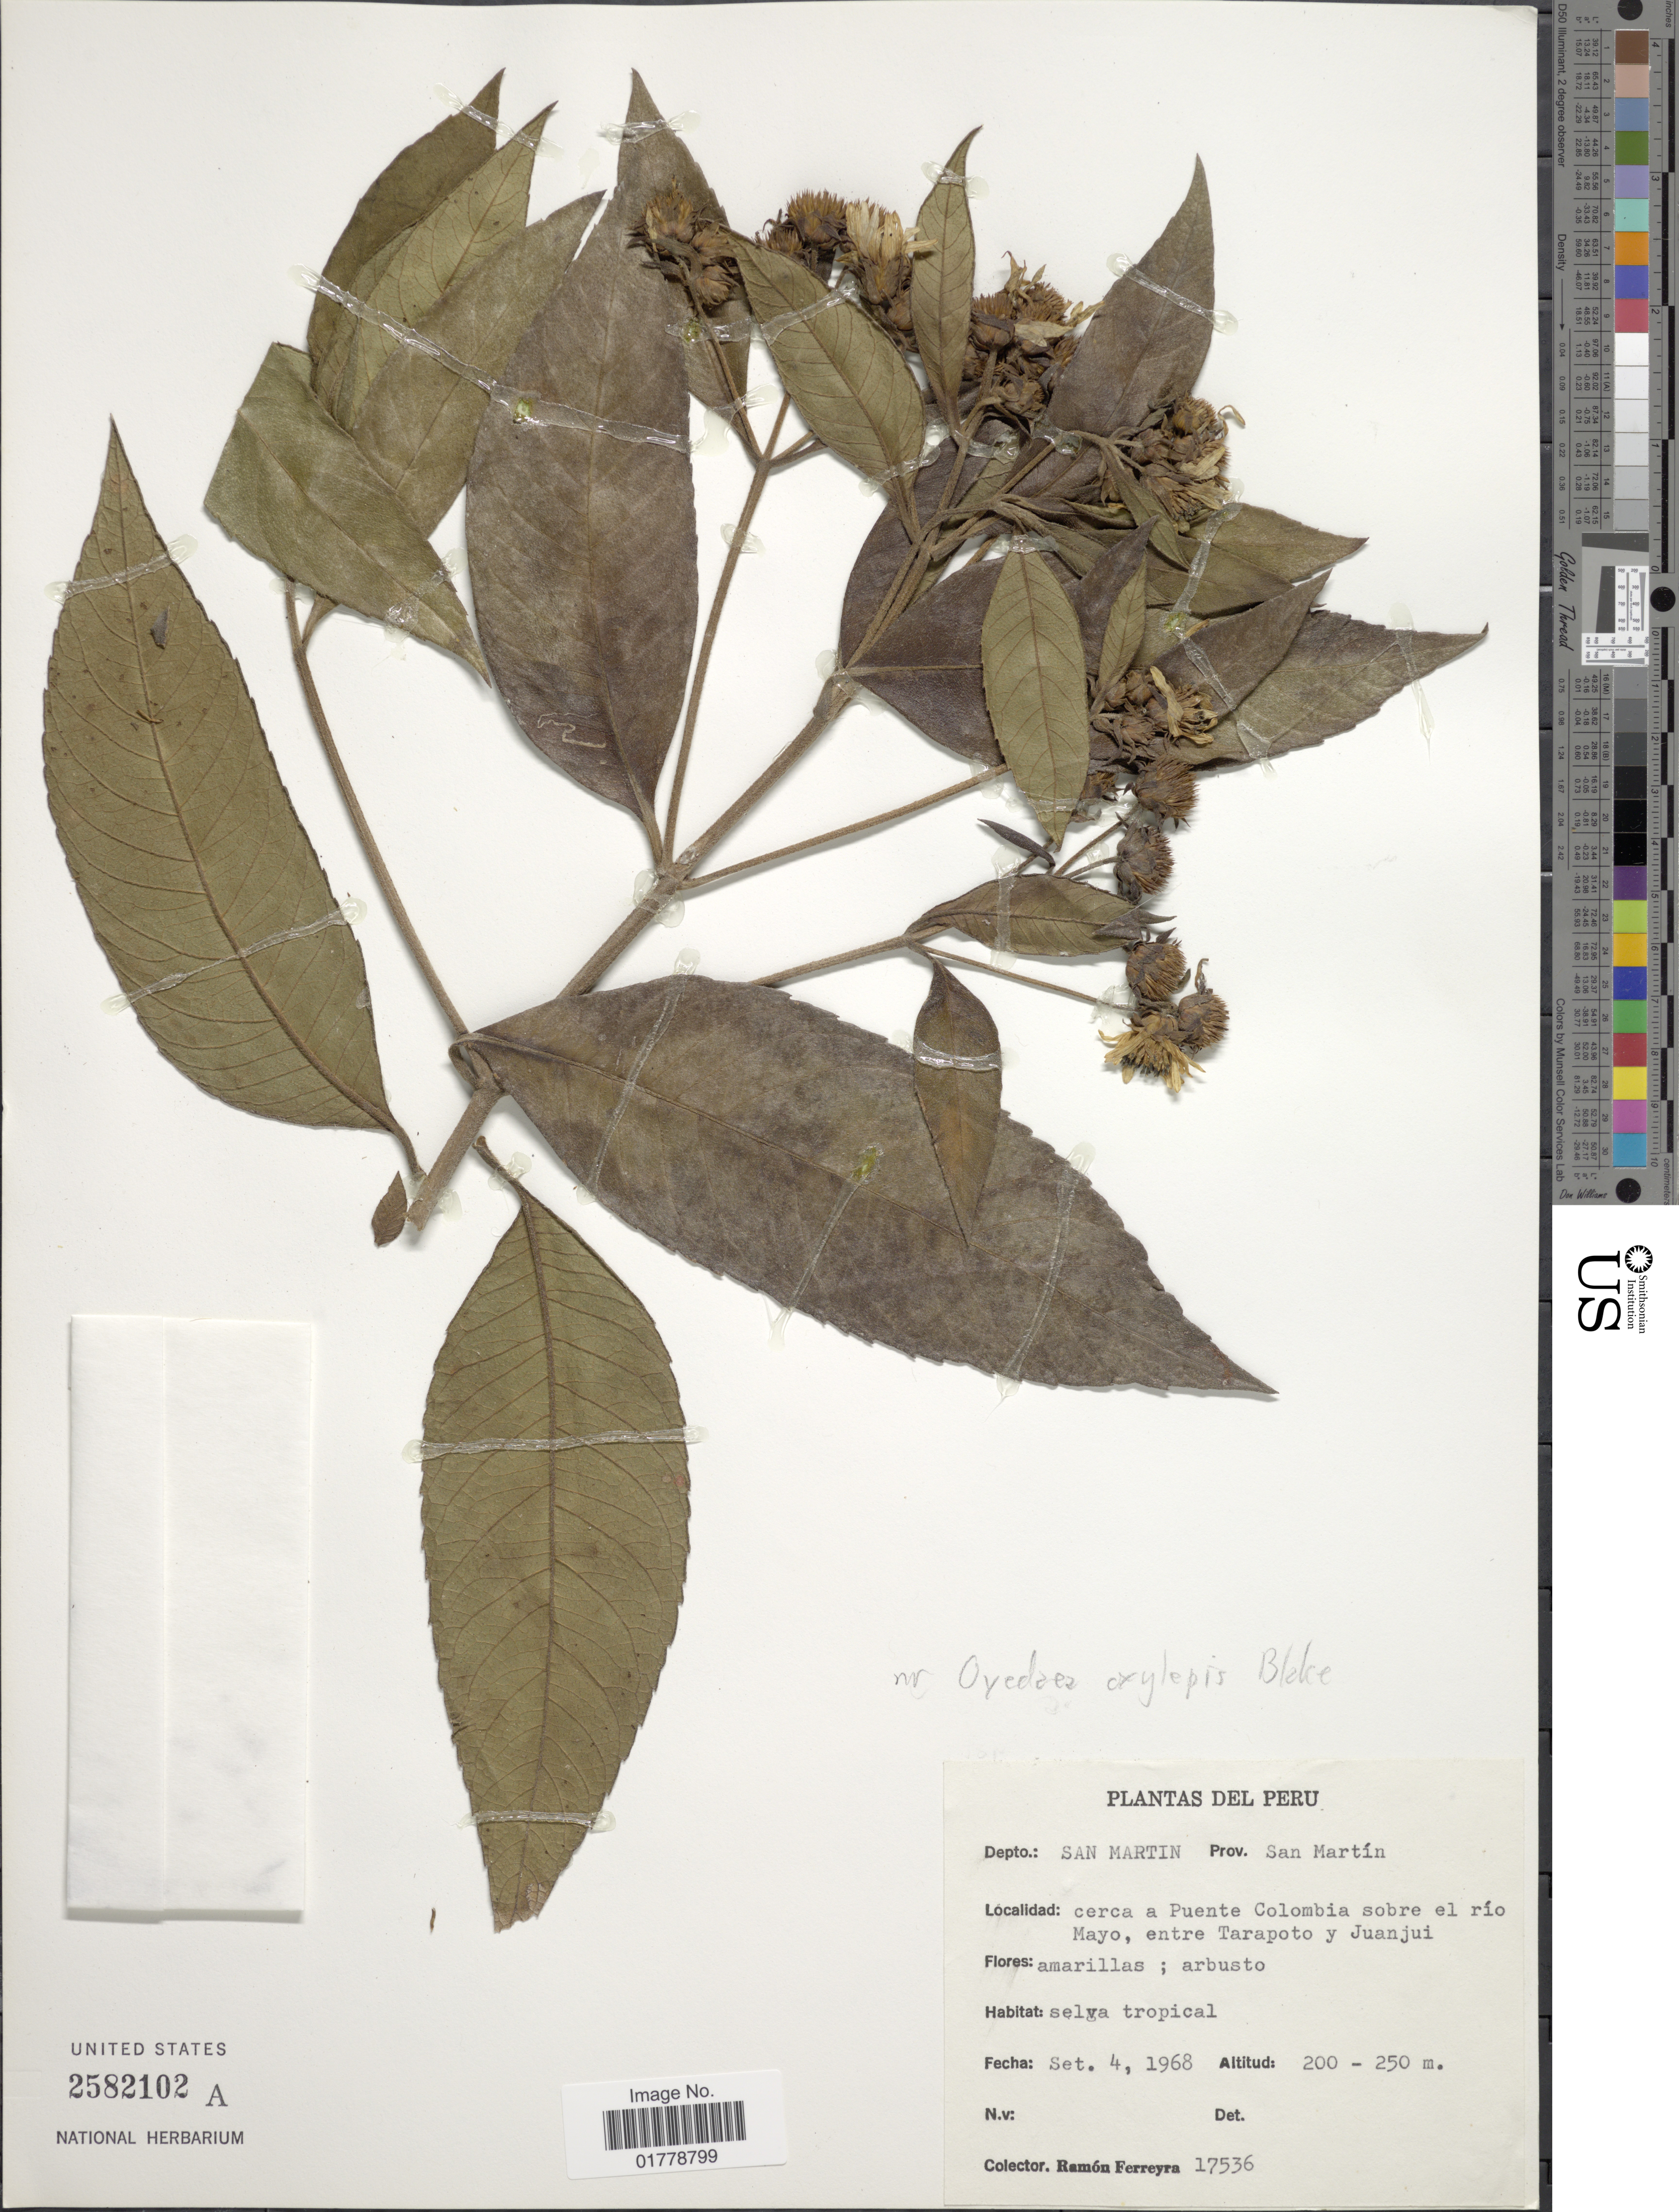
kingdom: Plantae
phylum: Tracheophyta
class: Magnoliopsida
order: Asterales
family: Asteraceae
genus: Oyedaea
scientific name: Oyedaea oxylepis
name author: S.F. Blake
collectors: R. A. Ferreyra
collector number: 17536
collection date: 1968-09-04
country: Peru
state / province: San Martín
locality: Depto.: San Mrtin. Prov. San Martín. Cerca a Puente Colombia sobre el río Mayo, entre Tarapoto y Juanjui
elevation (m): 200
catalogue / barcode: US 2582102A